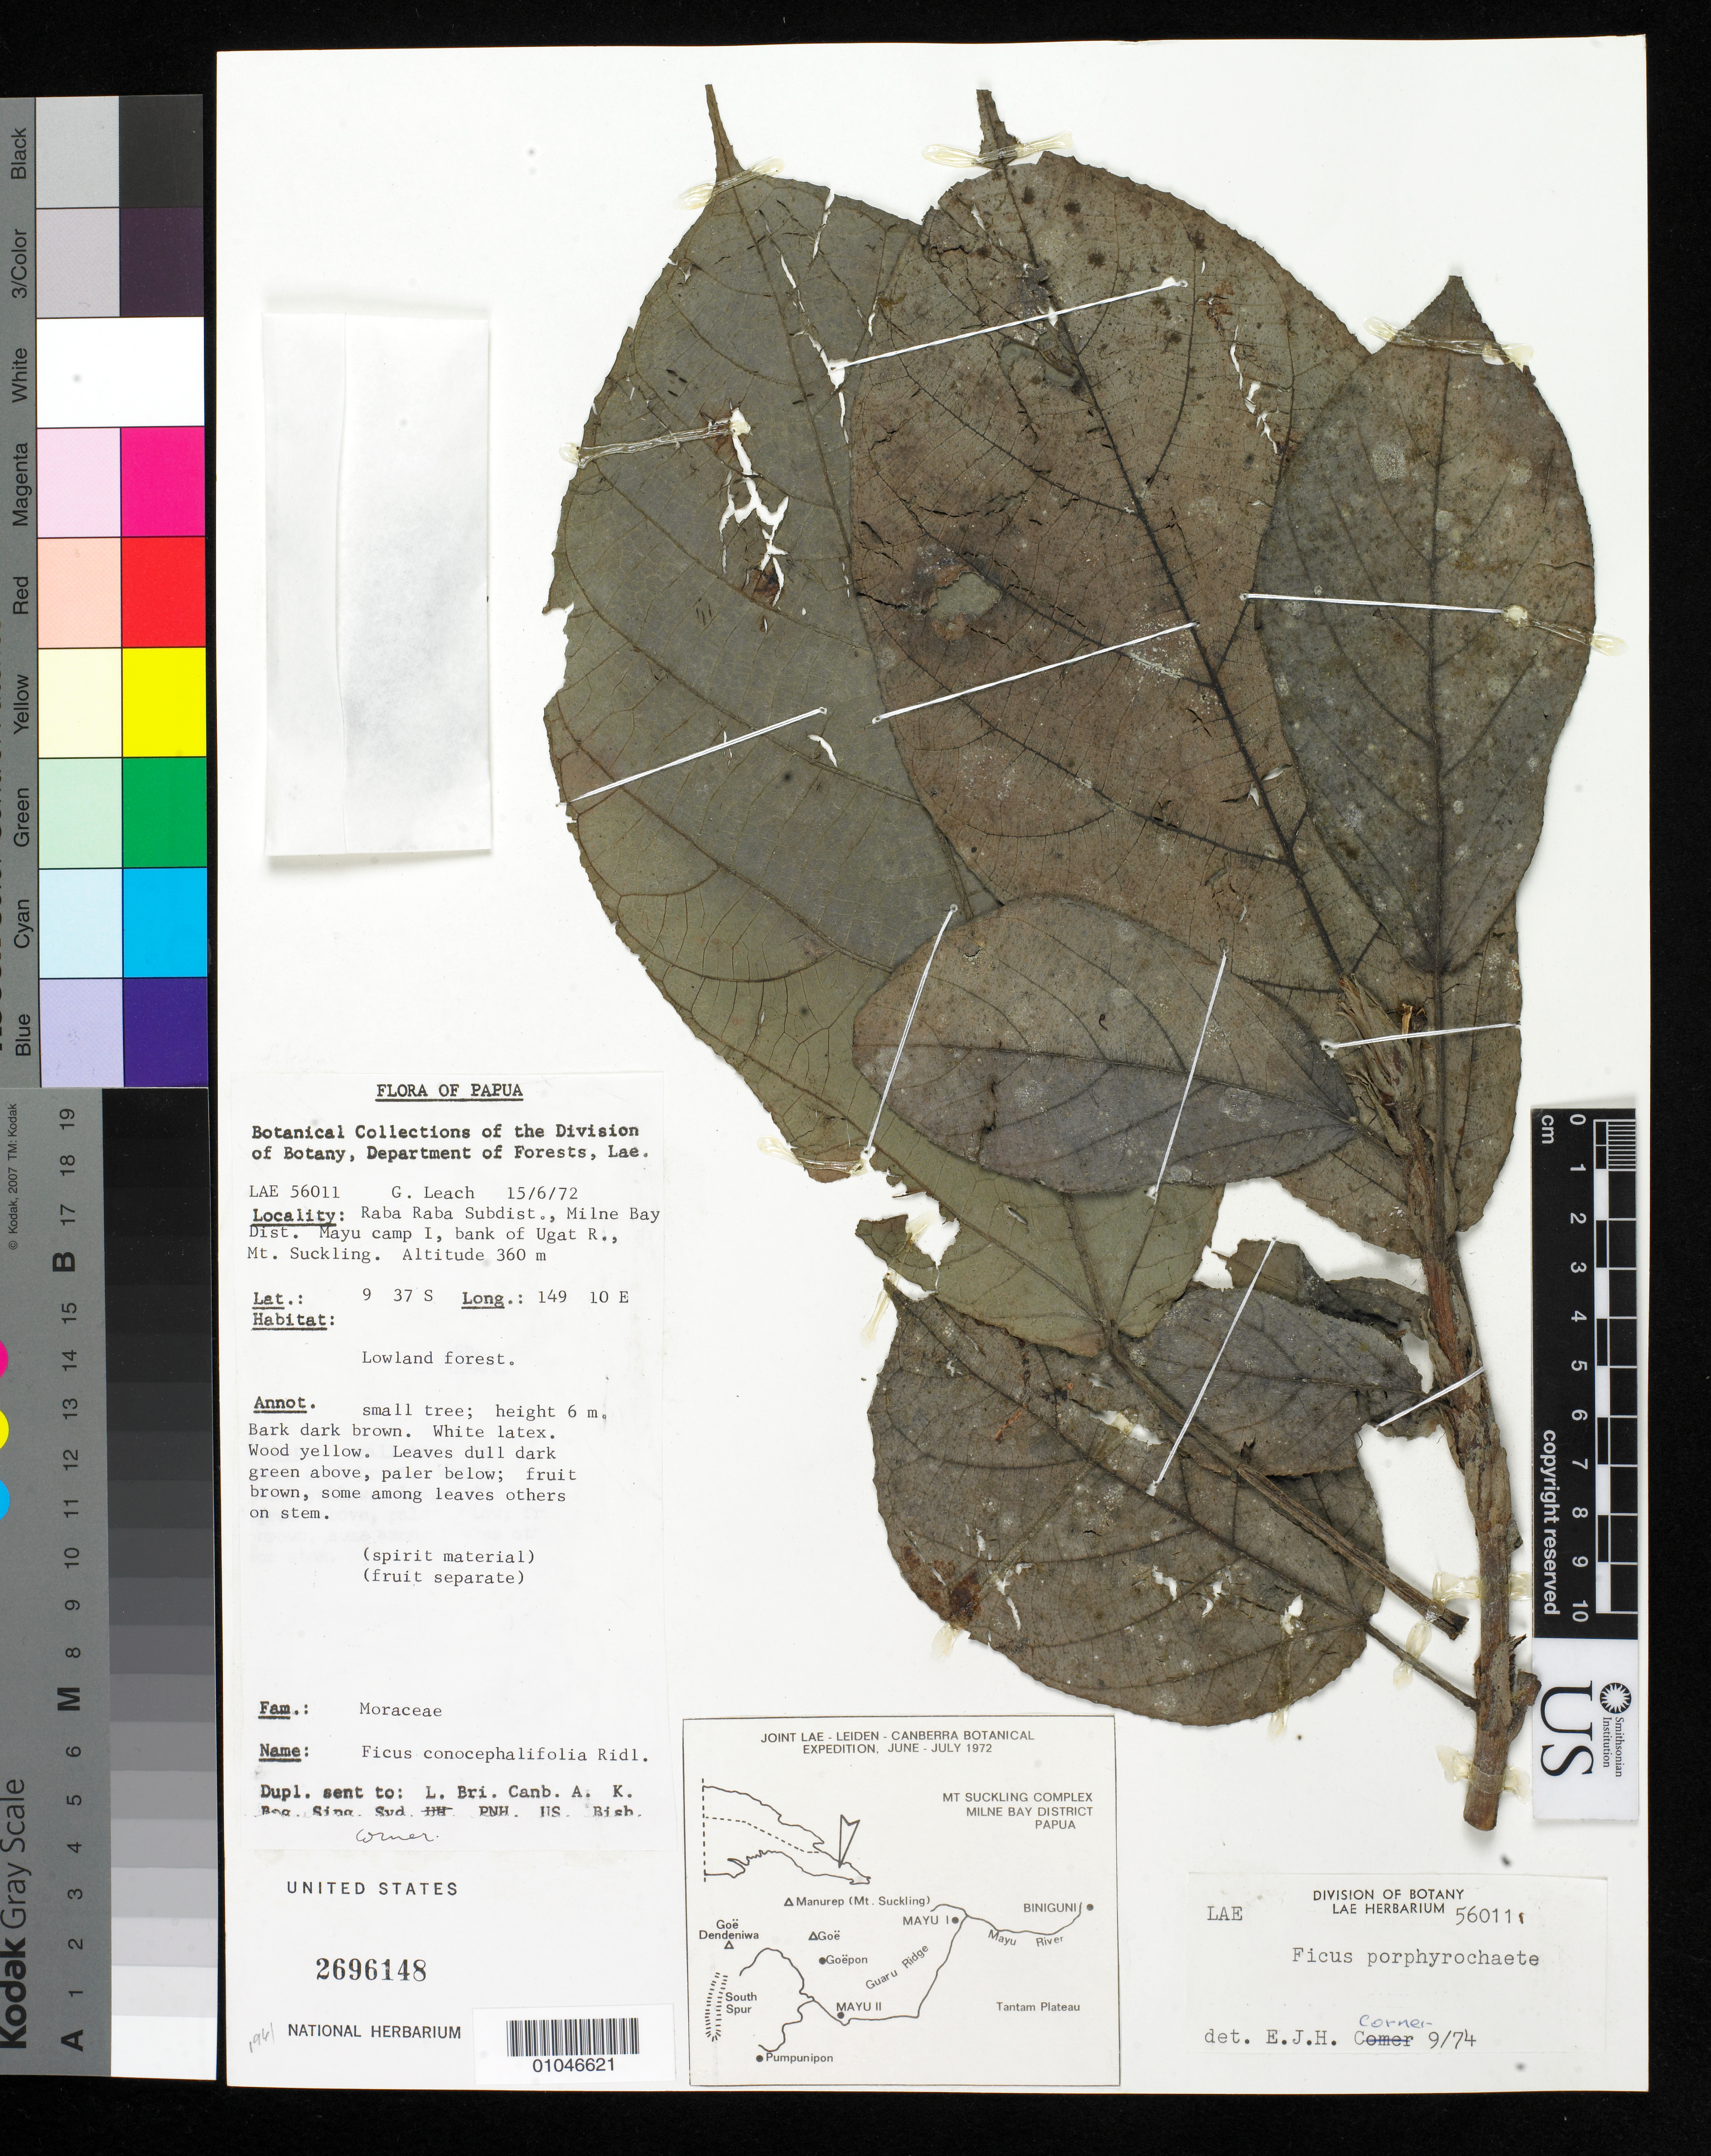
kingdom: Plantae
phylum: Tracheophyta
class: Magnoliopsida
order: Rosales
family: Moraceae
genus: Ficus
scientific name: Ficus porphyrochaete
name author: Corner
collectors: G. Leach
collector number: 56011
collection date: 1972-06-15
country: Papua New Guinea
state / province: Milne Bay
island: New Guinea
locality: Raba Raba Subdistr., Milne Bay dist, Mayu camp I, bank of Ugat R., Mt. Suckling, Papua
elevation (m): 360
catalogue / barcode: US 2696148